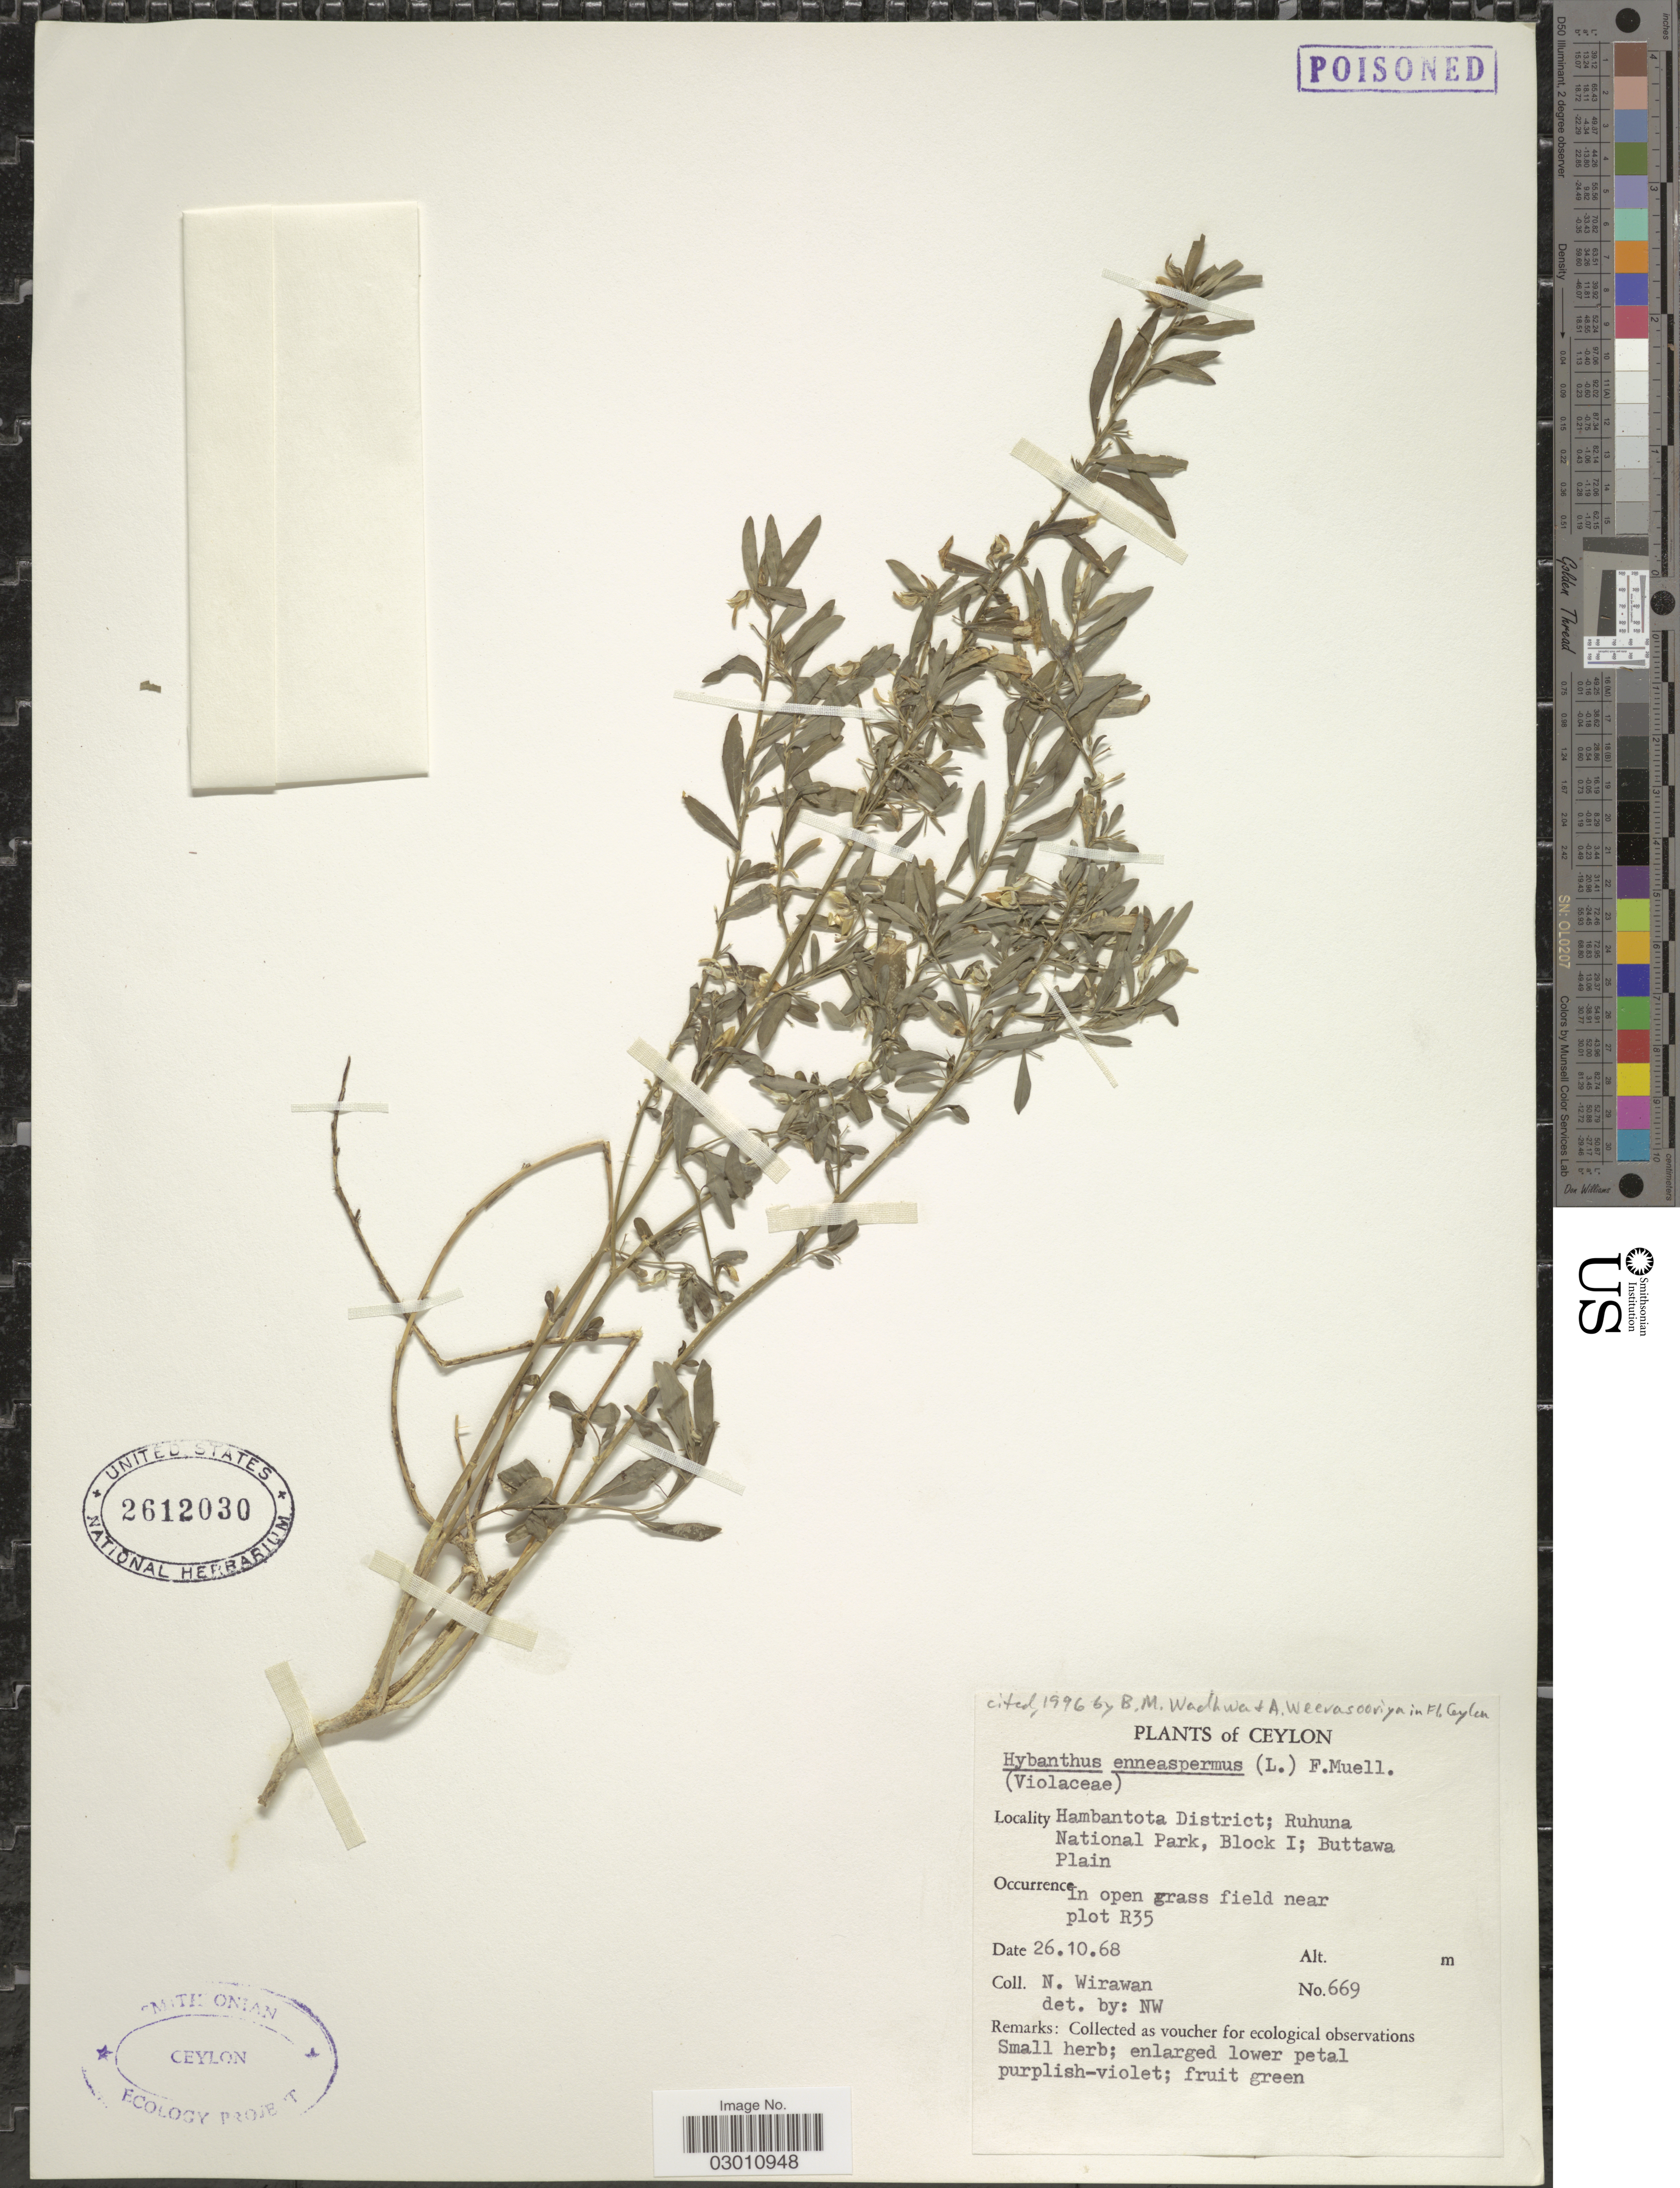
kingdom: Plantae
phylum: Tracheophyta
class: Magnoliopsida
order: Malpighiales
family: Violaceae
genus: Pigea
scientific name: Pigea enneasperma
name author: (L.) P.I. Forst.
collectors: N. Wirawan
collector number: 669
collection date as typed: Transcribed d/m/y: 26/10/68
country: Sri Lanka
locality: Ceylon. Hambantota District; Ruhuna National Park, Block I; Buttawa Plain. In open grass field near plot R35.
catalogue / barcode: US 2612030